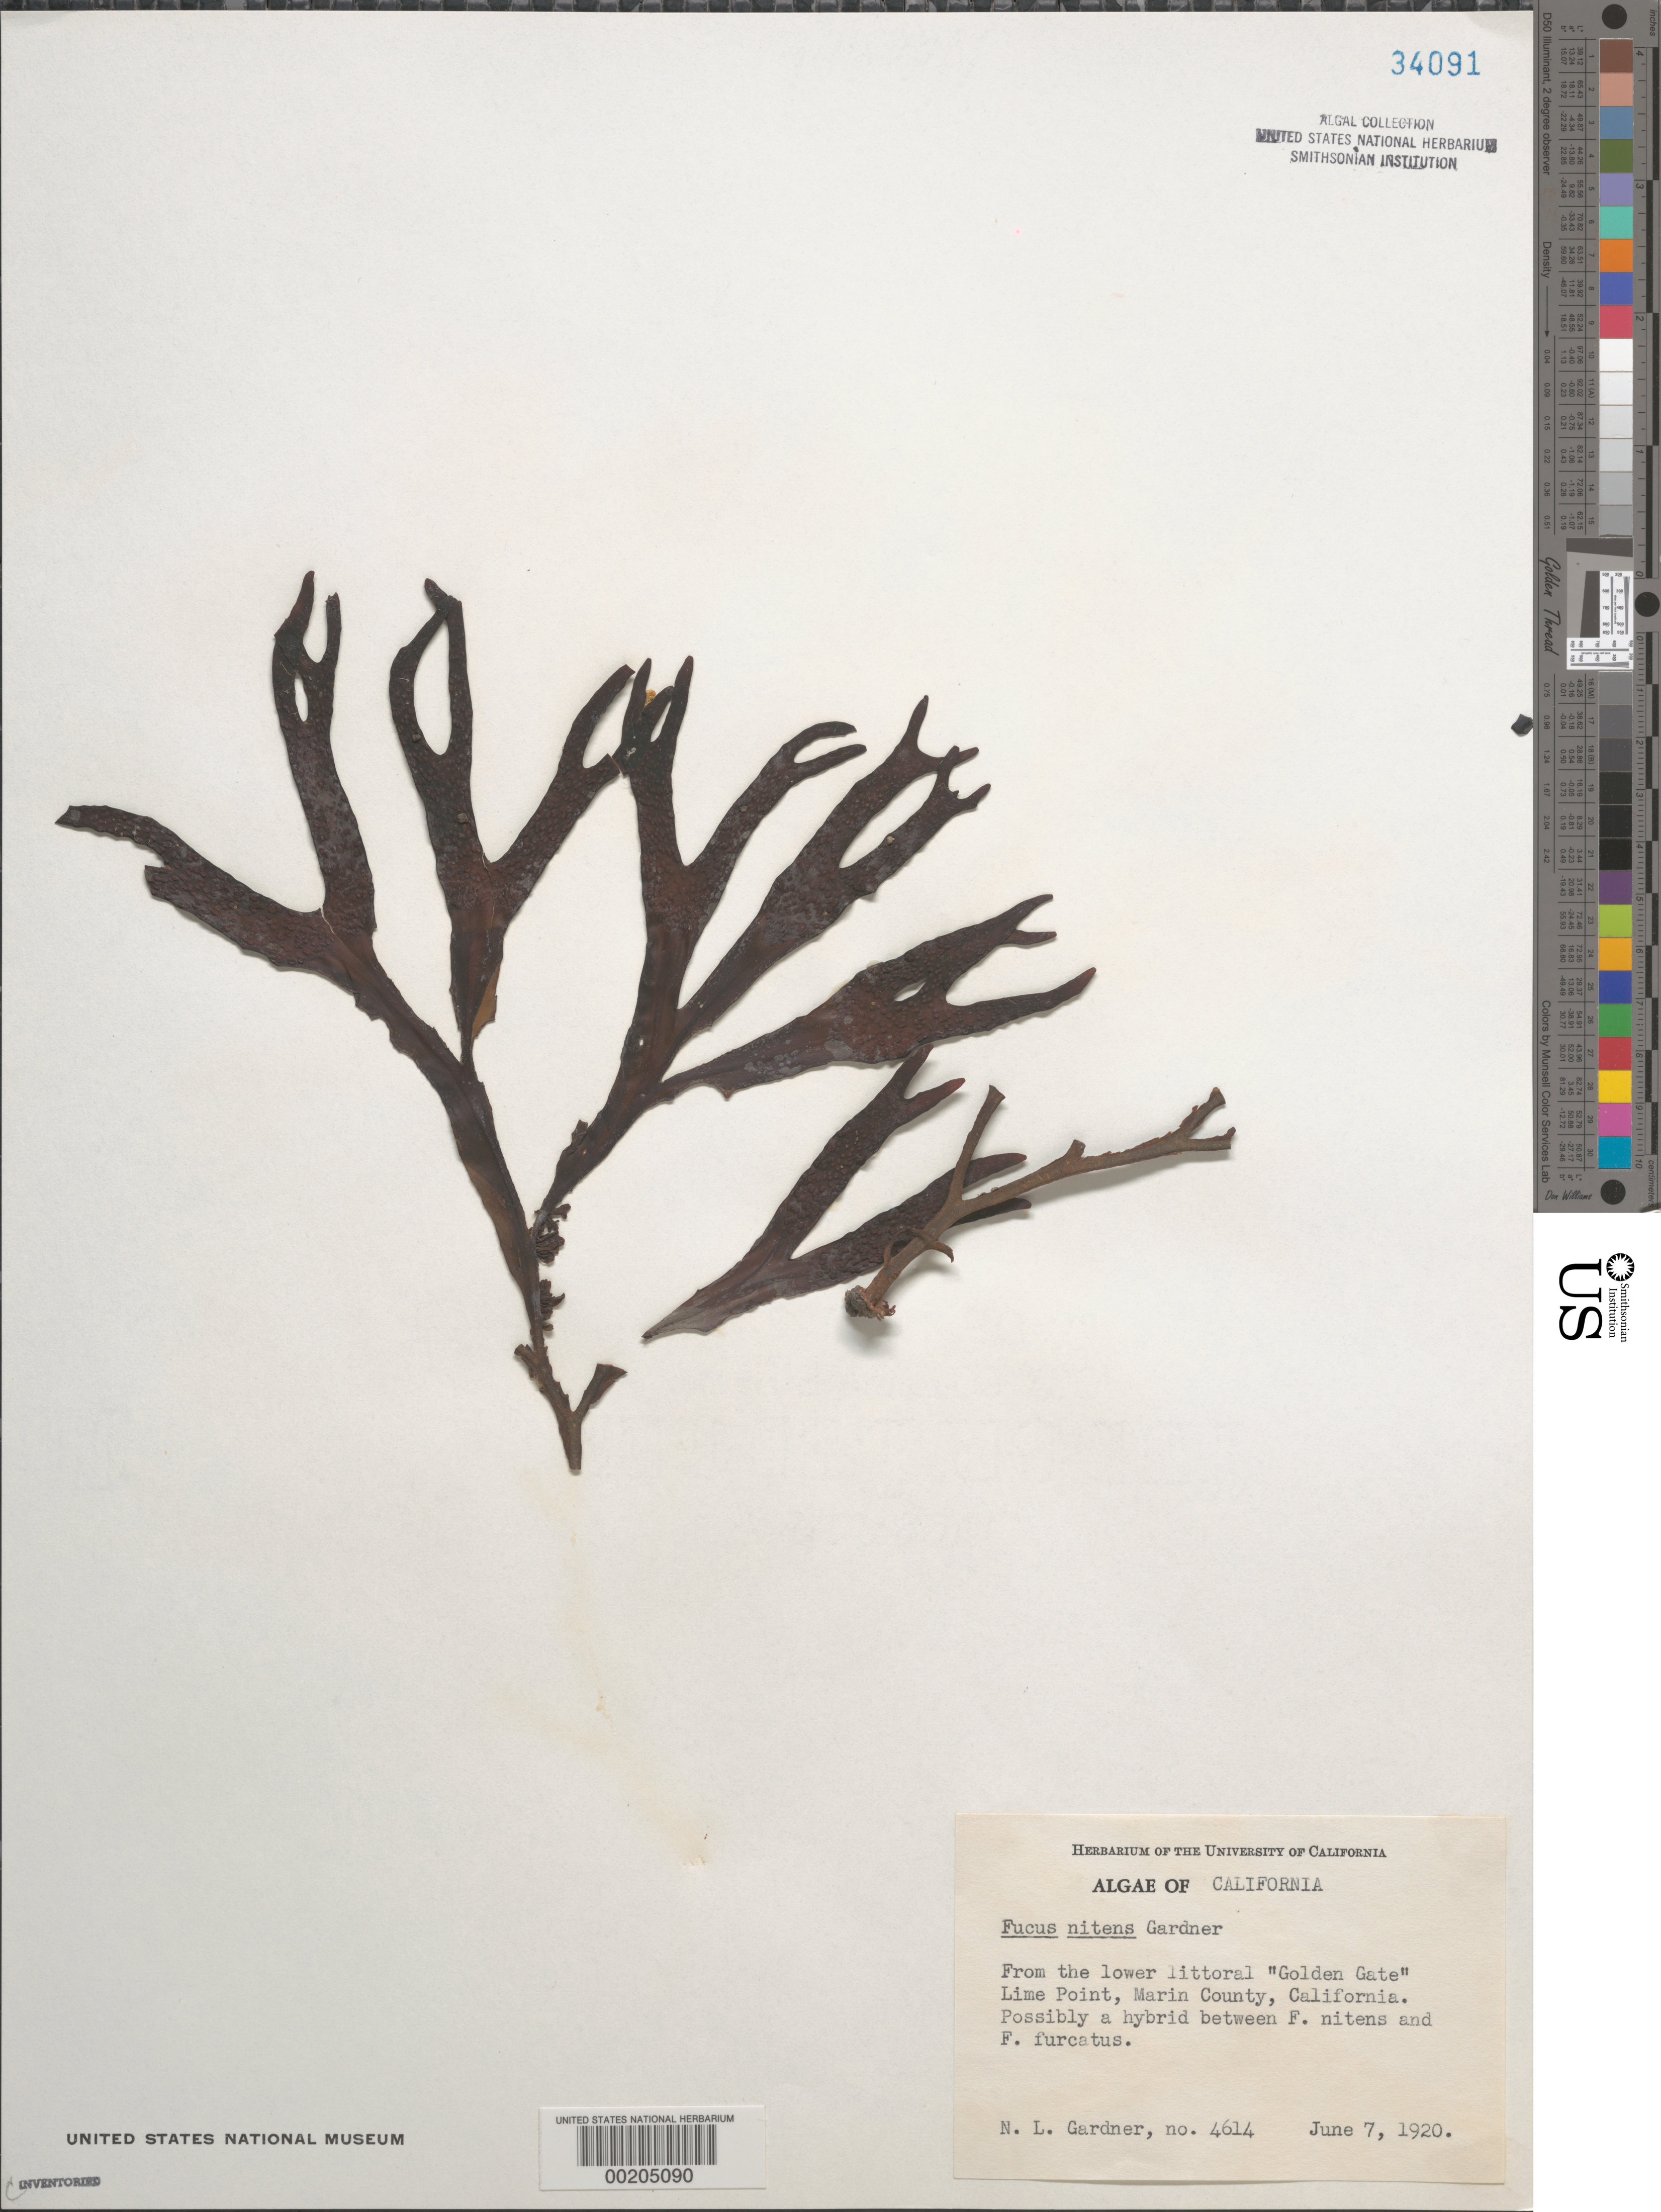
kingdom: Chromista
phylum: Ochrophyta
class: Phaeophyceae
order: Fucales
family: Fucaceae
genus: Fucus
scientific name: Fucus distichus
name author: L.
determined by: Algae name updating Project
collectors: N. Gardner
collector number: NLG 4614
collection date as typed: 07 Jun 1920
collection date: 1920-06-07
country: United States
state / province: California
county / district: Marin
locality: Lime Point, Golden Gate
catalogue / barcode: US 34091